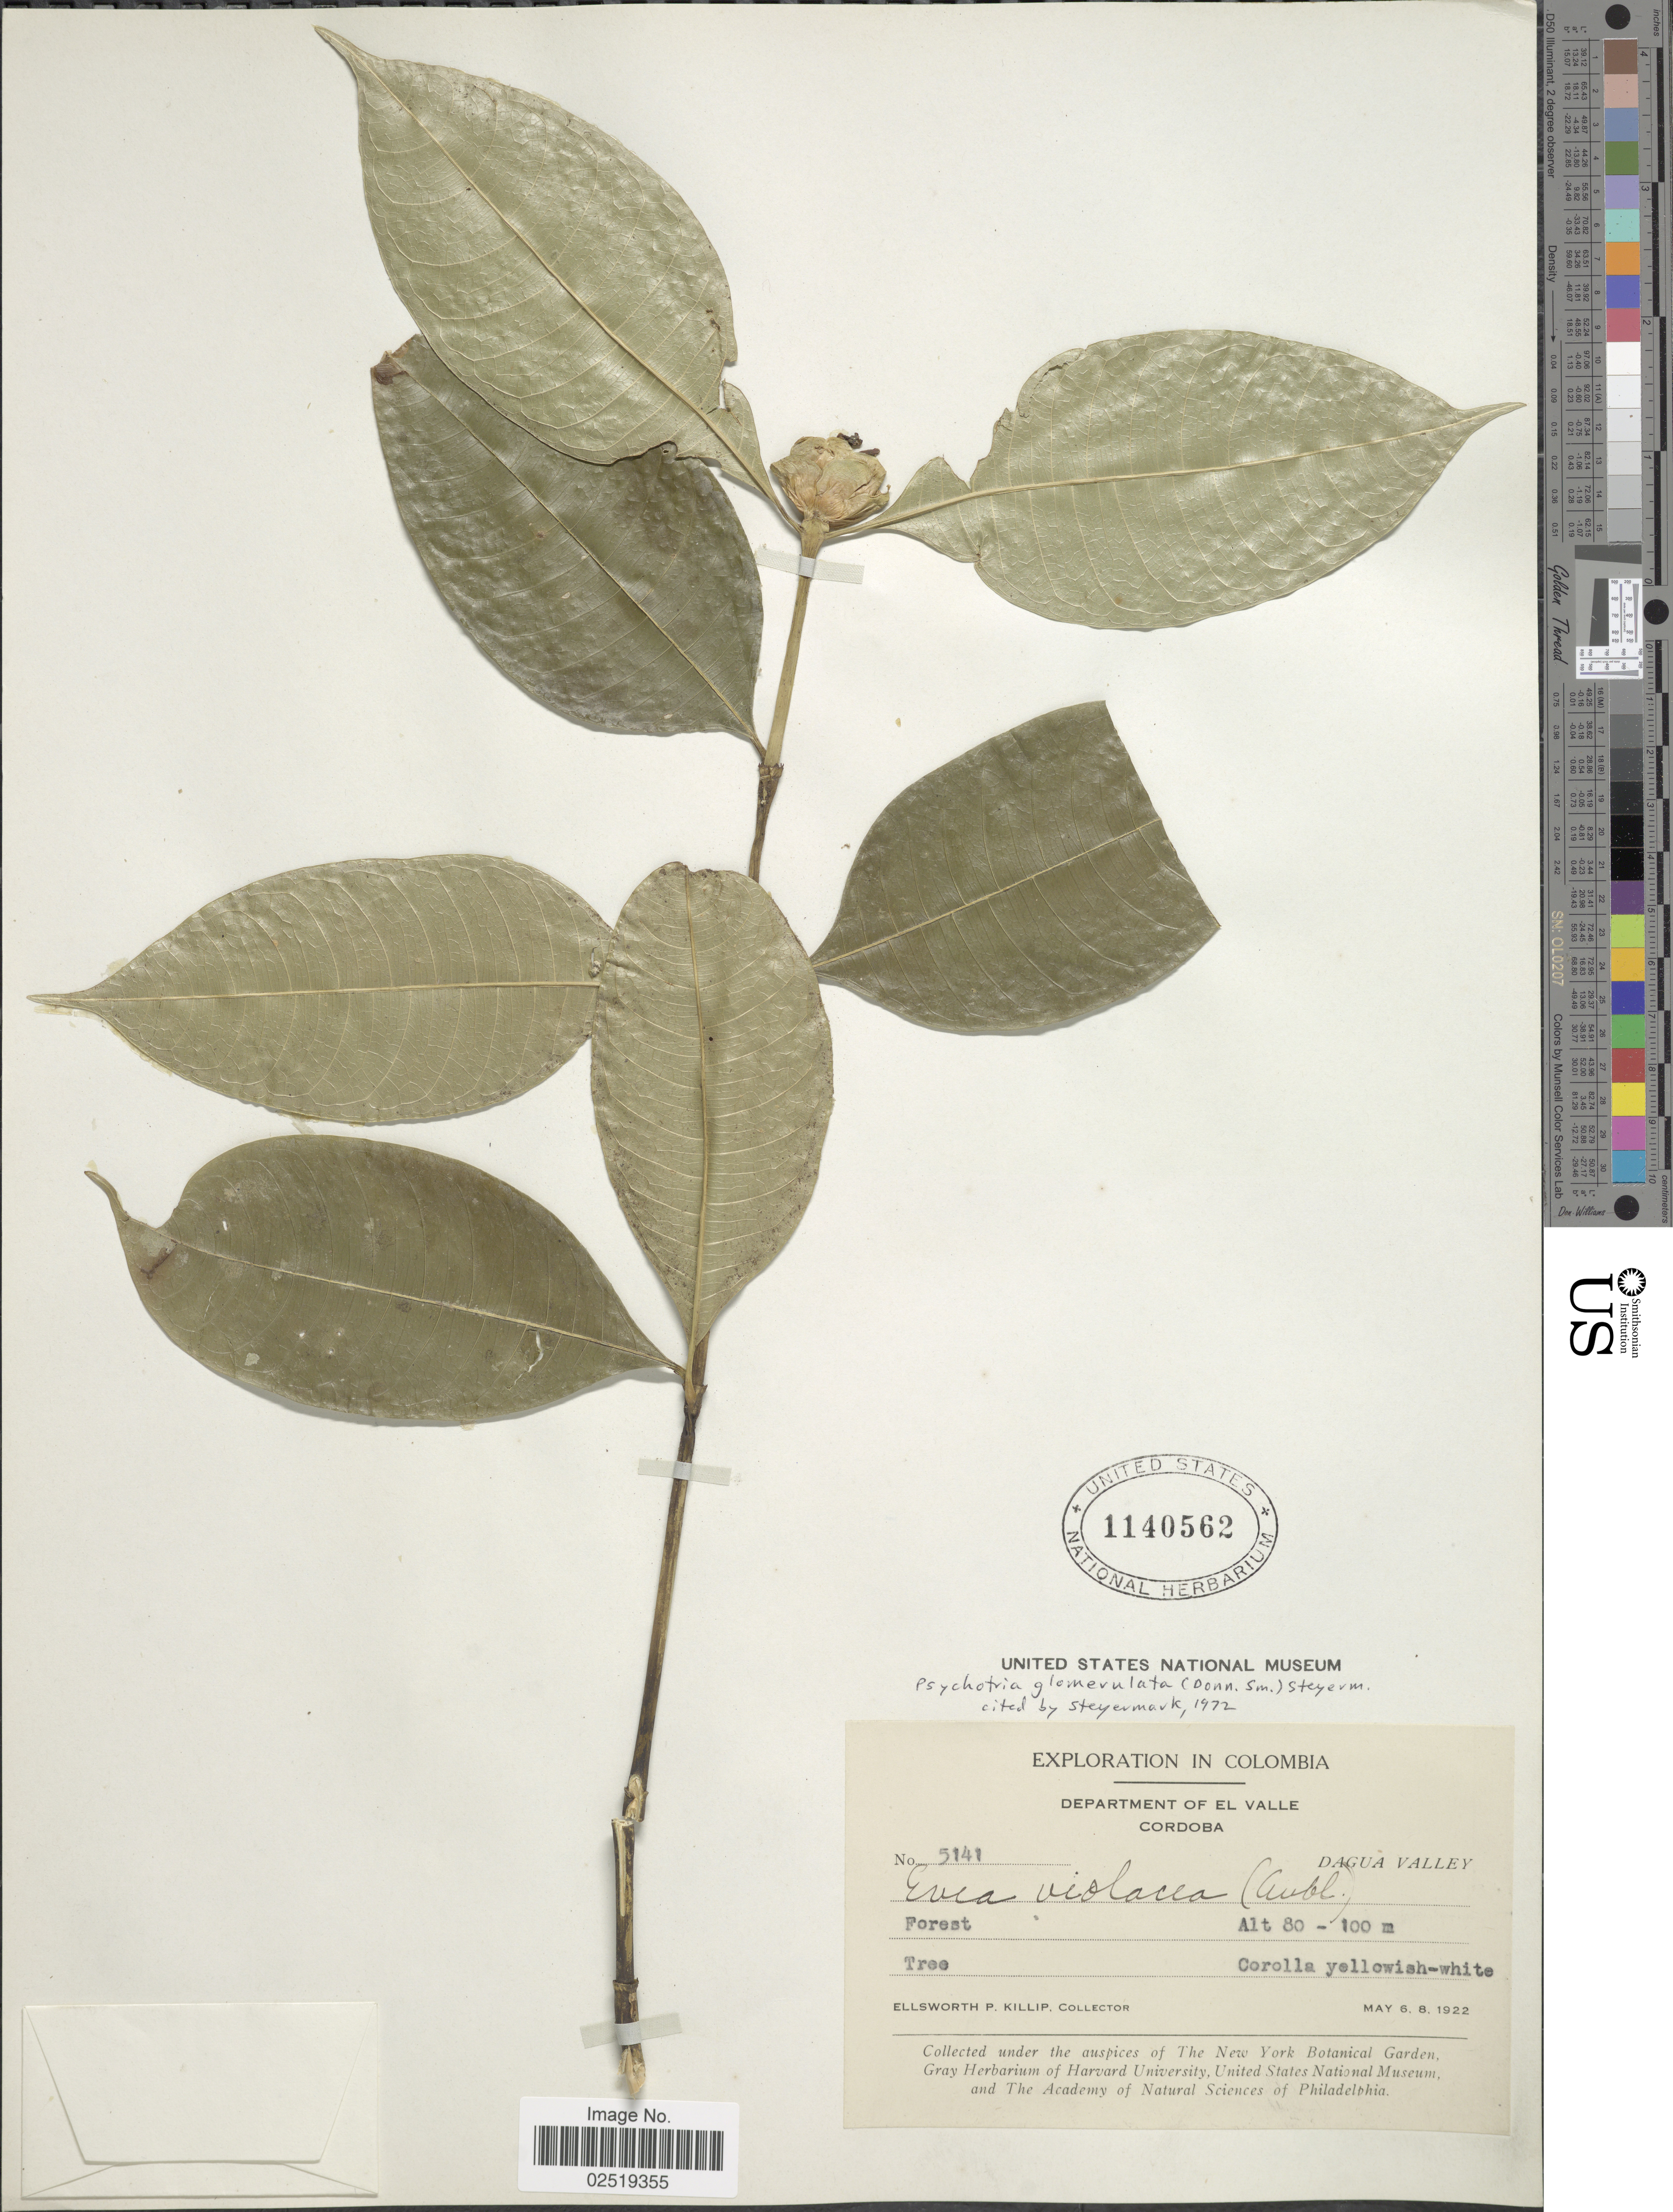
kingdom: Plantae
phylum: Tracheophyta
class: Magnoliopsida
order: Gentianales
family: Rubiaceae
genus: Psychotria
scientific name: Psychotria glomerulata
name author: (Donn. Sm.) Steyerm.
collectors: E. P. Killip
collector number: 5141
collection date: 1922-05-06/1922-05-08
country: Colombia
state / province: Valle del Cauca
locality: Department of El Valle. Cordoba. Dagua Valley. Forest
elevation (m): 80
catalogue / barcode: US 1140562